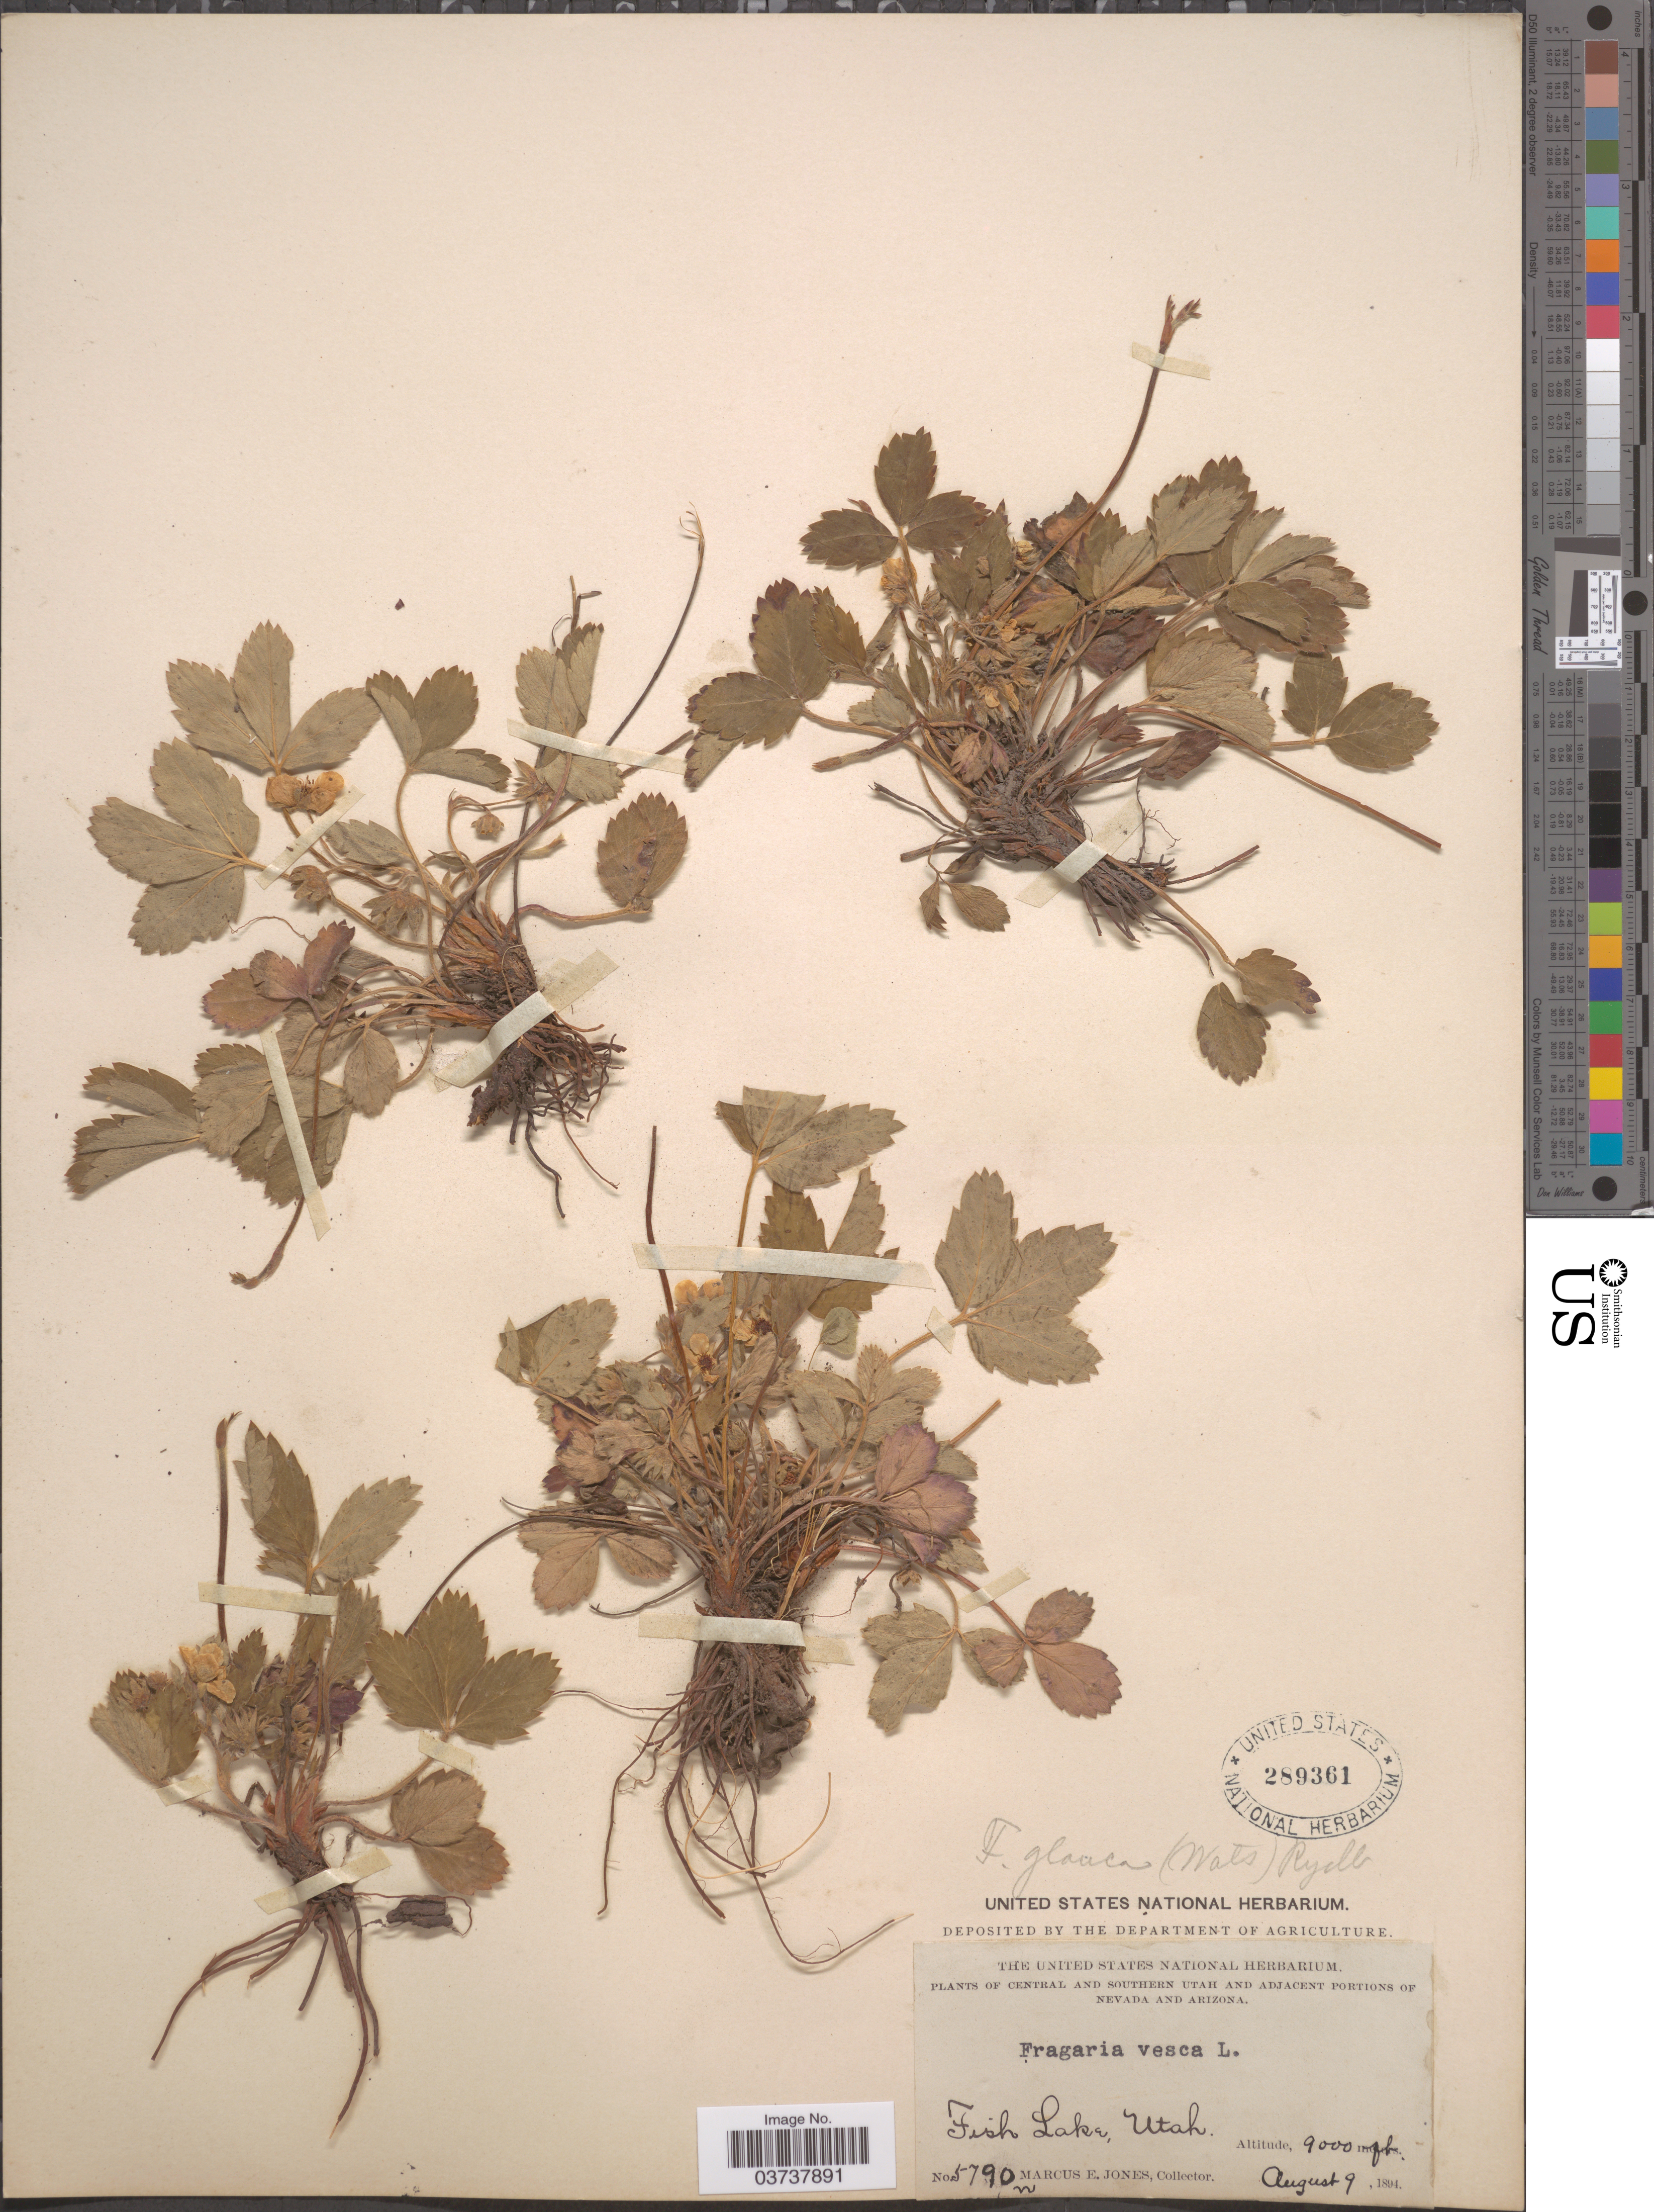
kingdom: Plantae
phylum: Tracheophyta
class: Magnoliopsida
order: Rosales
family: Rosaceae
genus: Fragaria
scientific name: Fragaria virginiana subsp. glauca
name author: (S. Watson) Staudt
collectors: M. E. Jones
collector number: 5790n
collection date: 1894-08-09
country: United States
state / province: Utah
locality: Central and Southern Utah. Fish Lake.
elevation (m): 2743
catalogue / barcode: US 289361